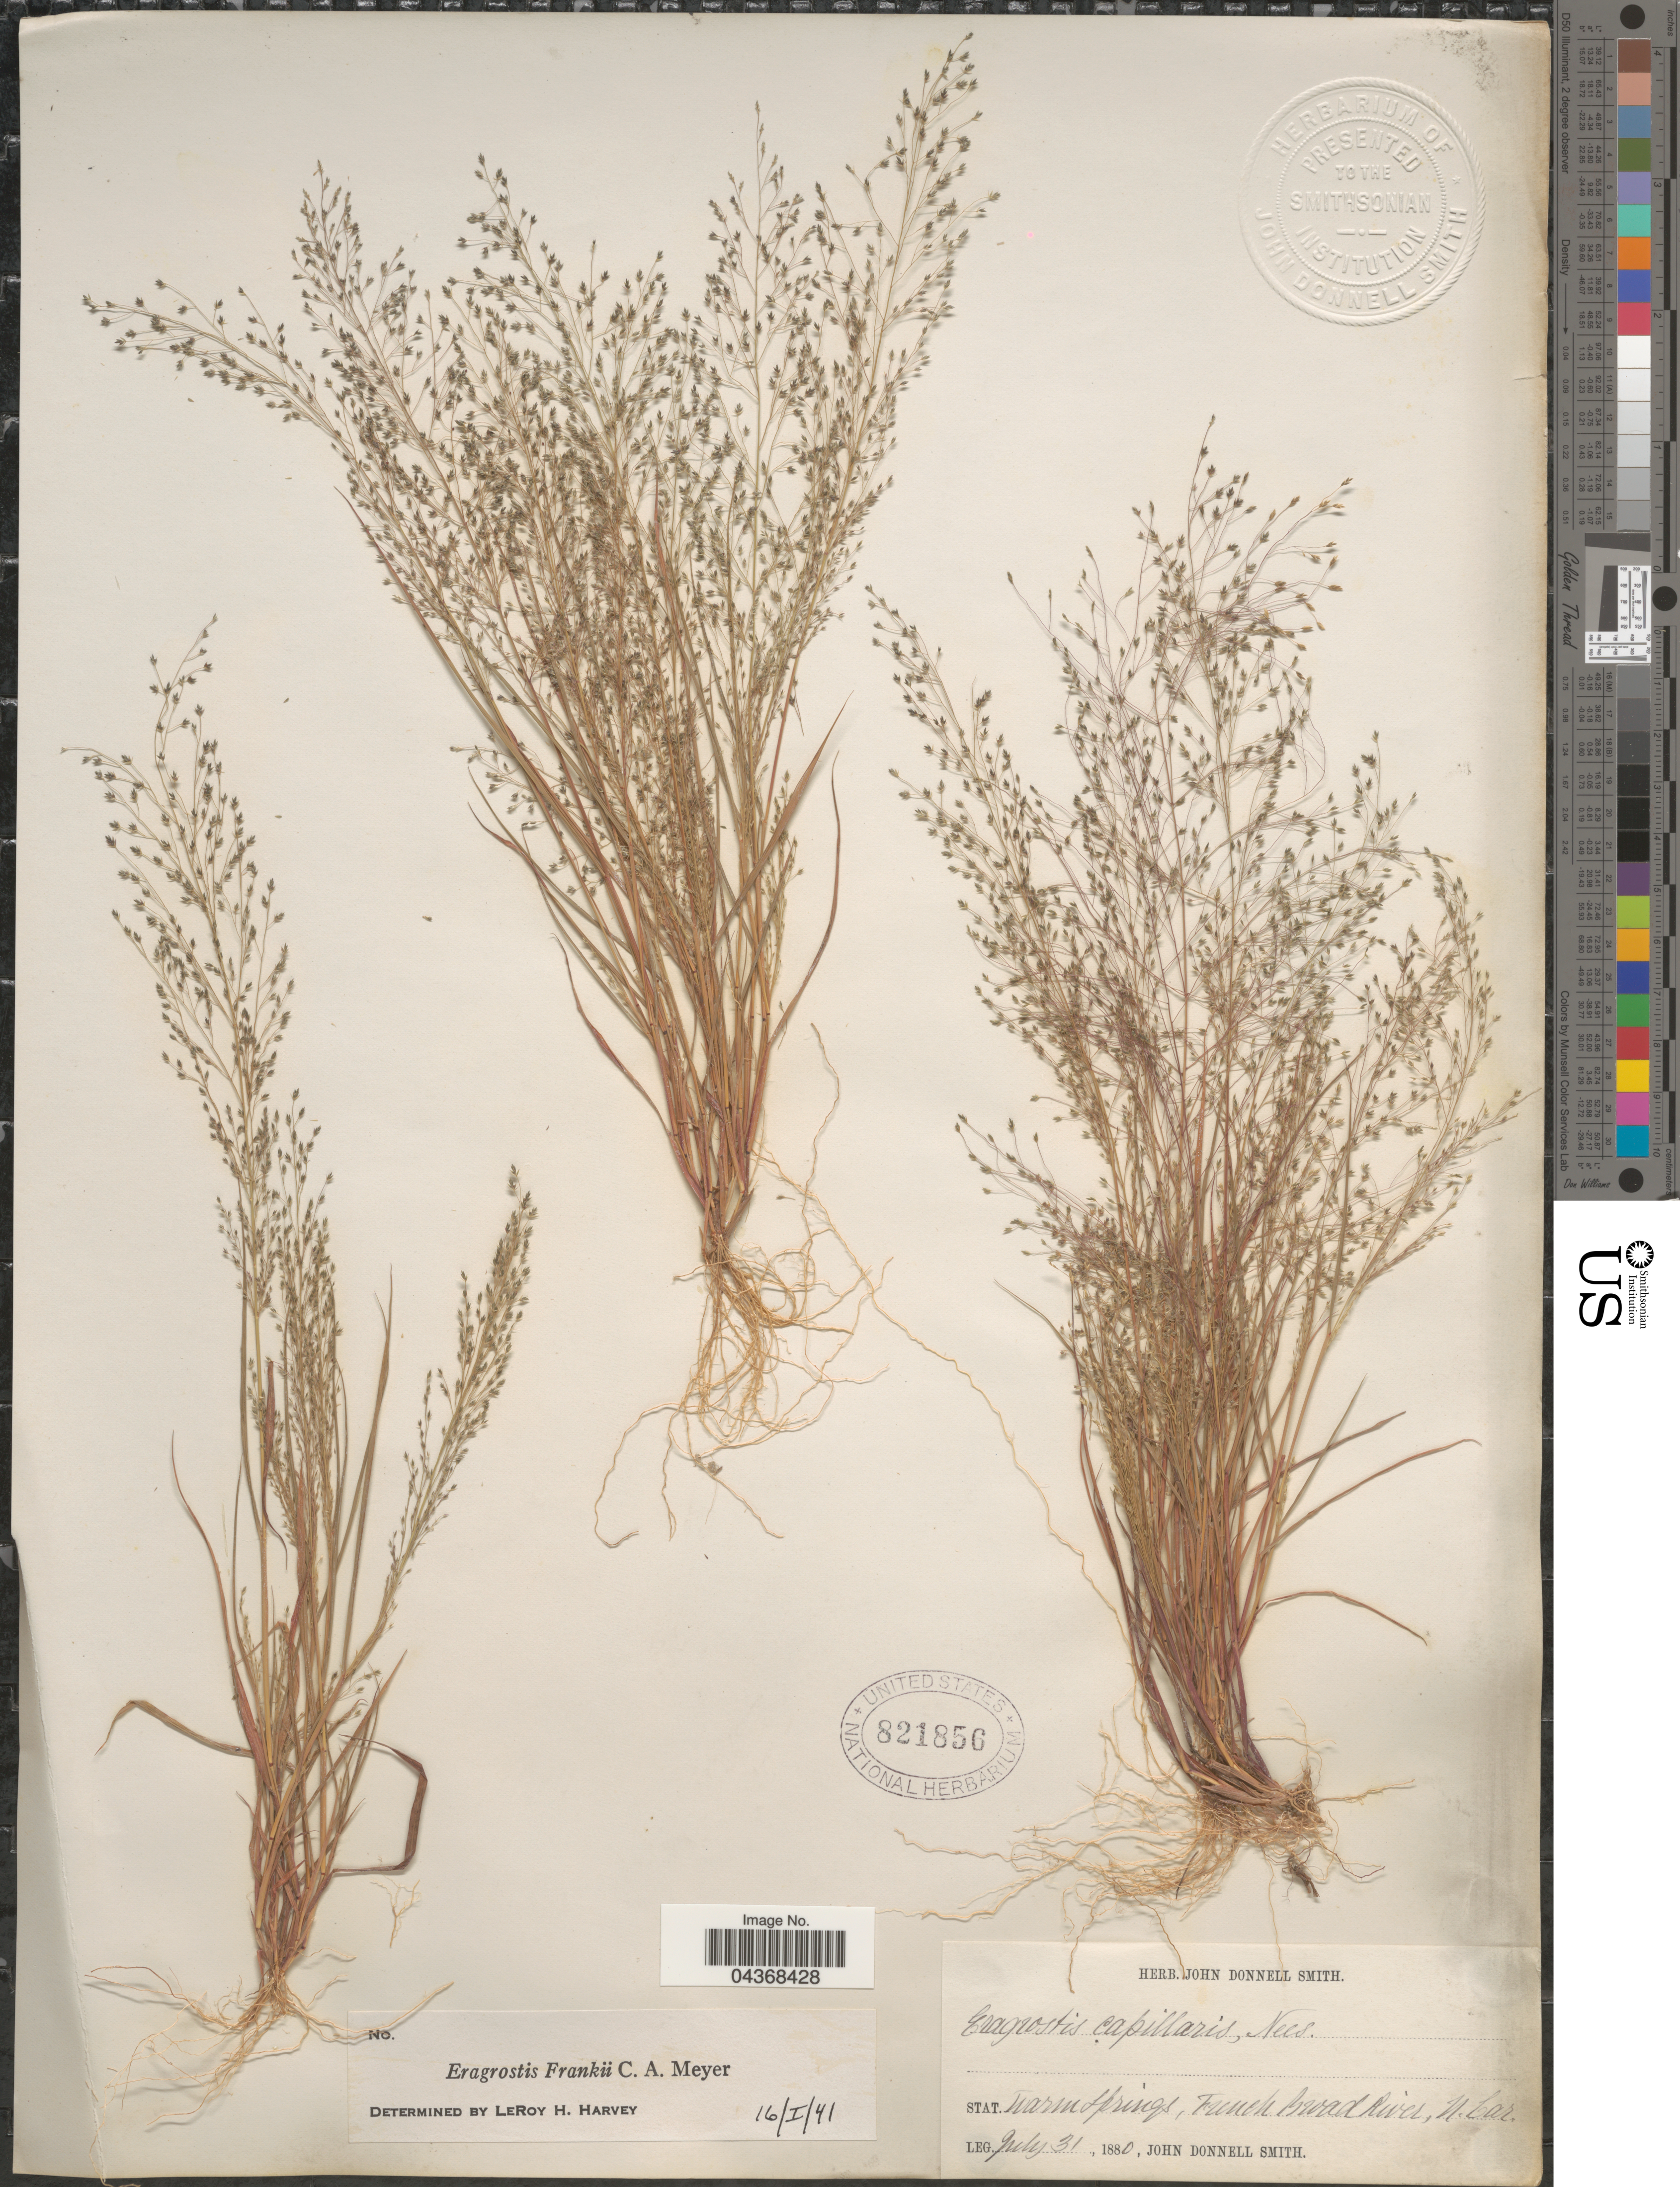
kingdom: Plantae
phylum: Tracheophyta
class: Liliopsida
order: Poales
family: Poaceae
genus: Eragrostis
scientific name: Eragrostis frankii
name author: C.A. Mey. ex Steud.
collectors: J. Donnell Smith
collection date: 1880-07-31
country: United States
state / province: North Carolina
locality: Stat. Warm Springs, French Broad River.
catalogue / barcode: US 821856